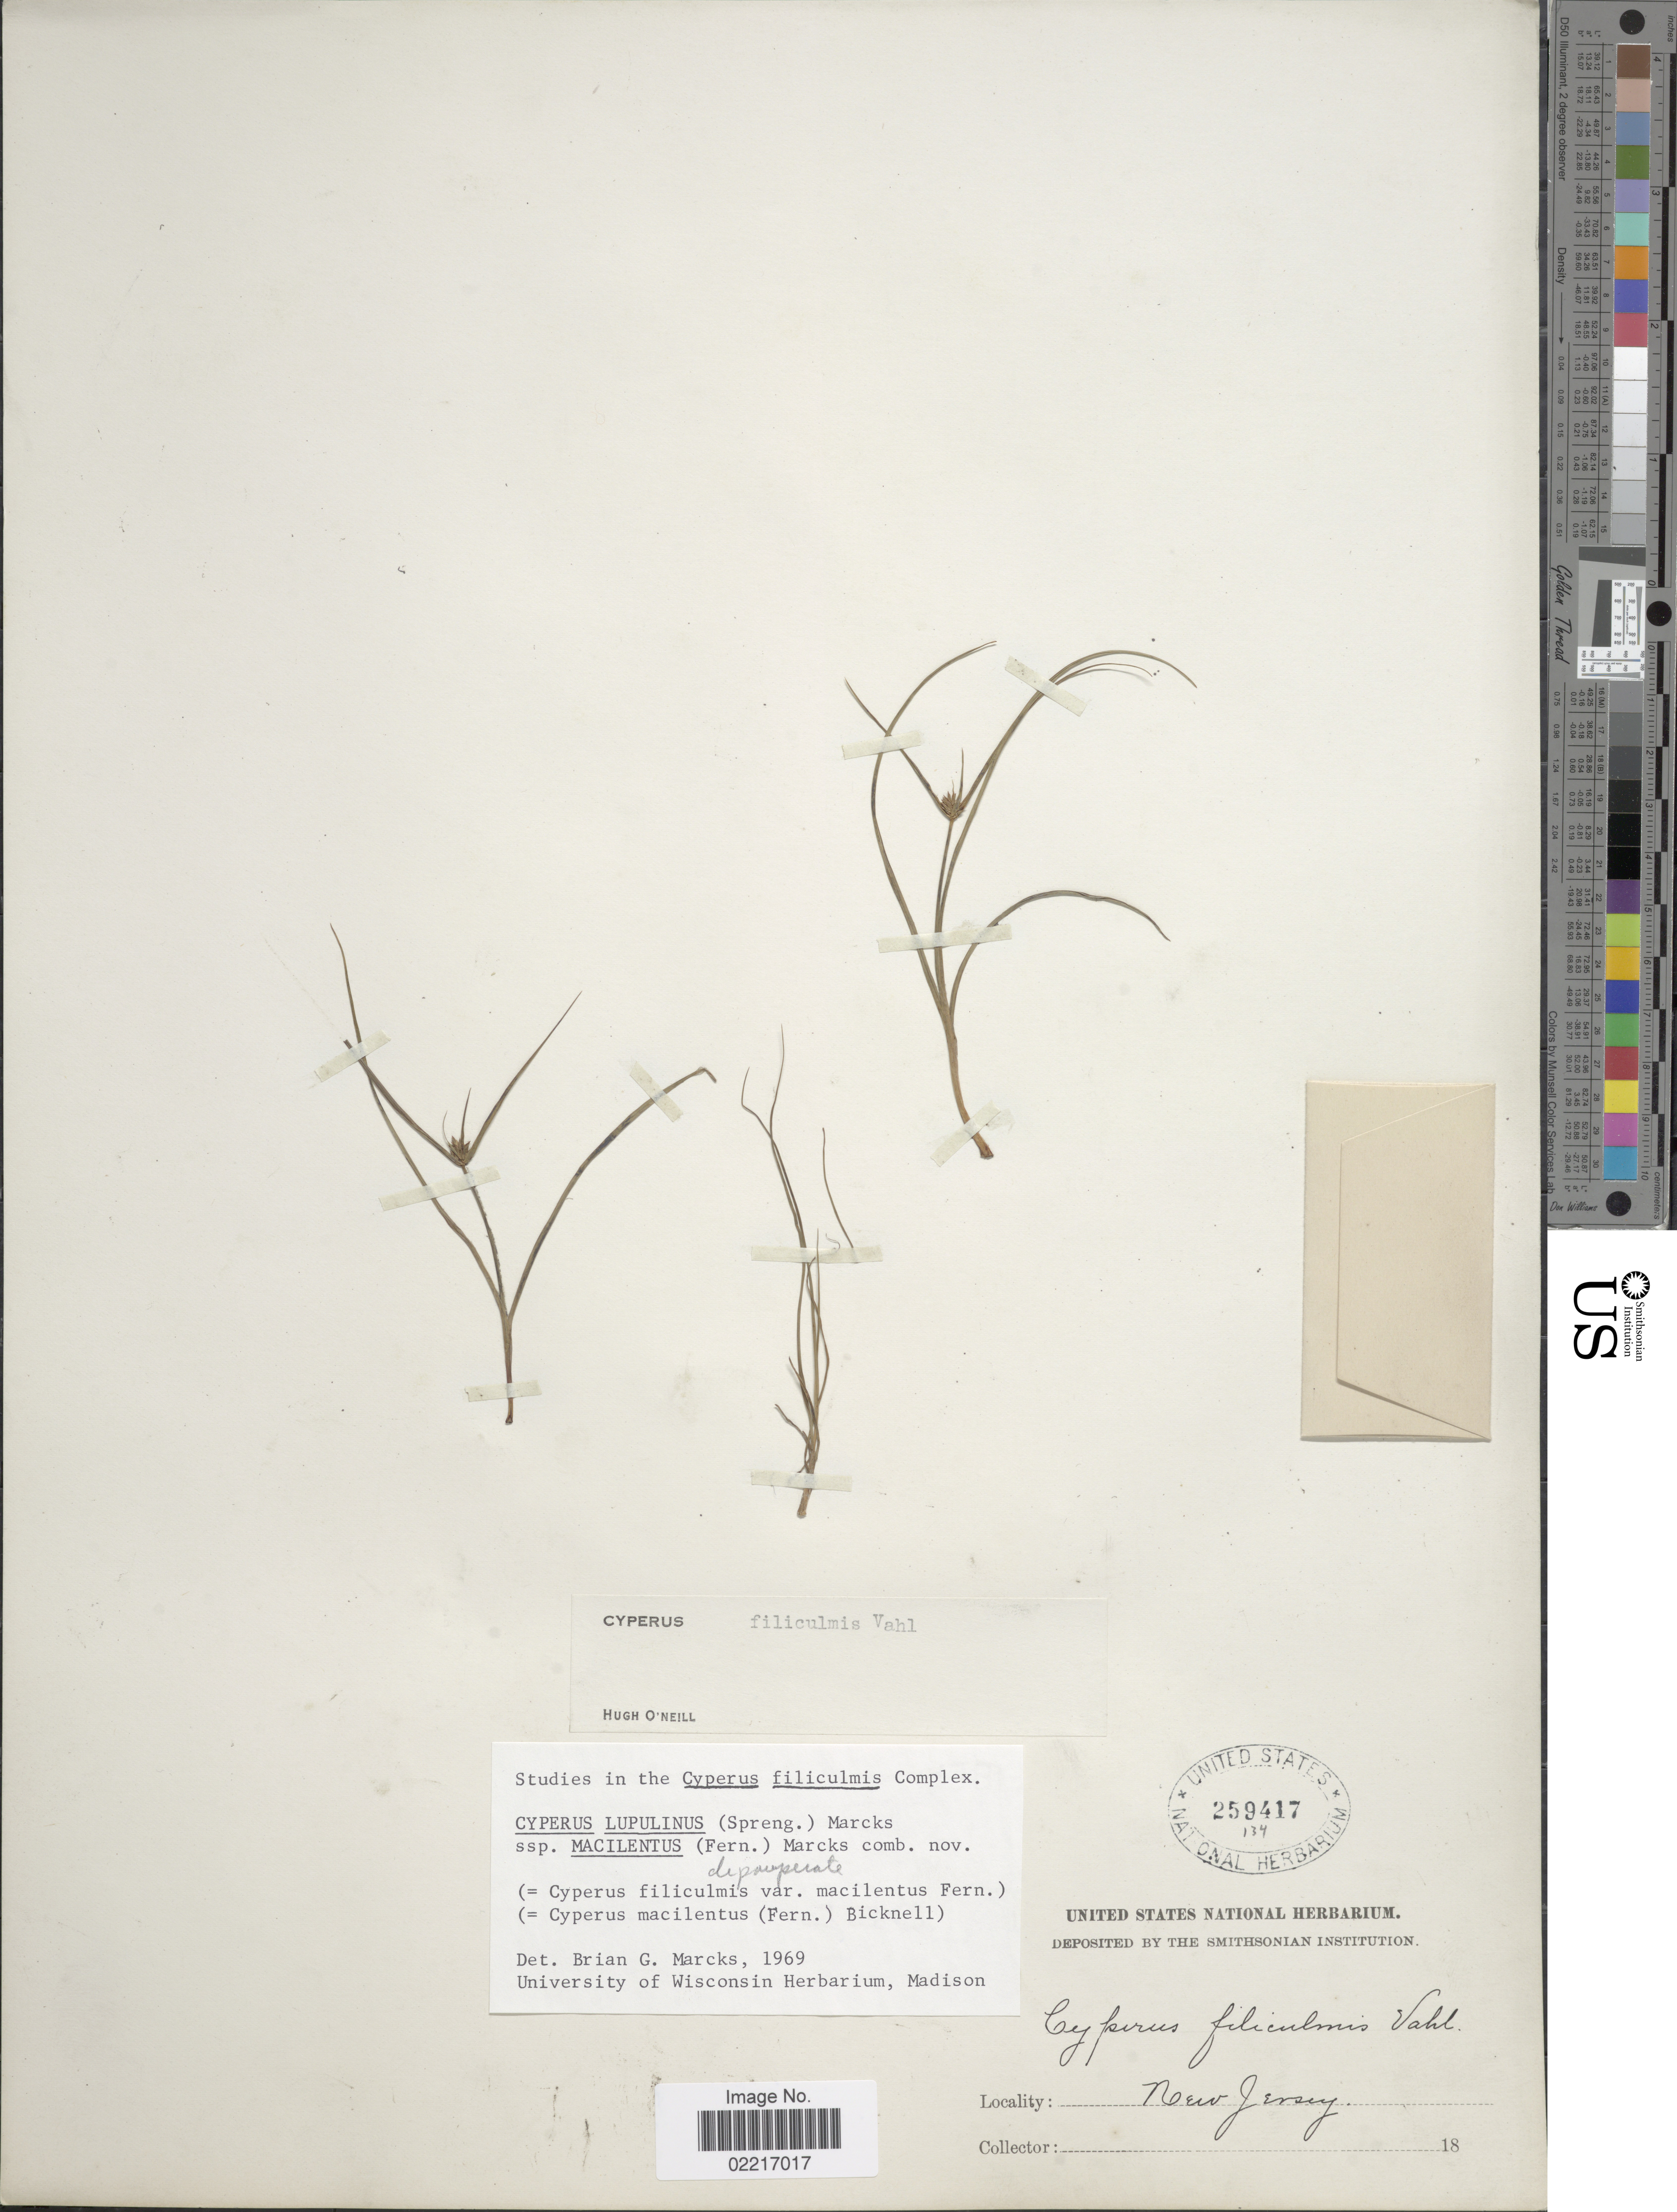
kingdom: Plantae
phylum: Tracheophyta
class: Liliopsida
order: Poales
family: Cyperaceae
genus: Cyperus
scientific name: Cyperus lupulinus subsp. macilentus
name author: (Fernald) Marcks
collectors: ex herb. United States National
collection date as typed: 18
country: United States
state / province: New Jersey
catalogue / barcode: US 259417